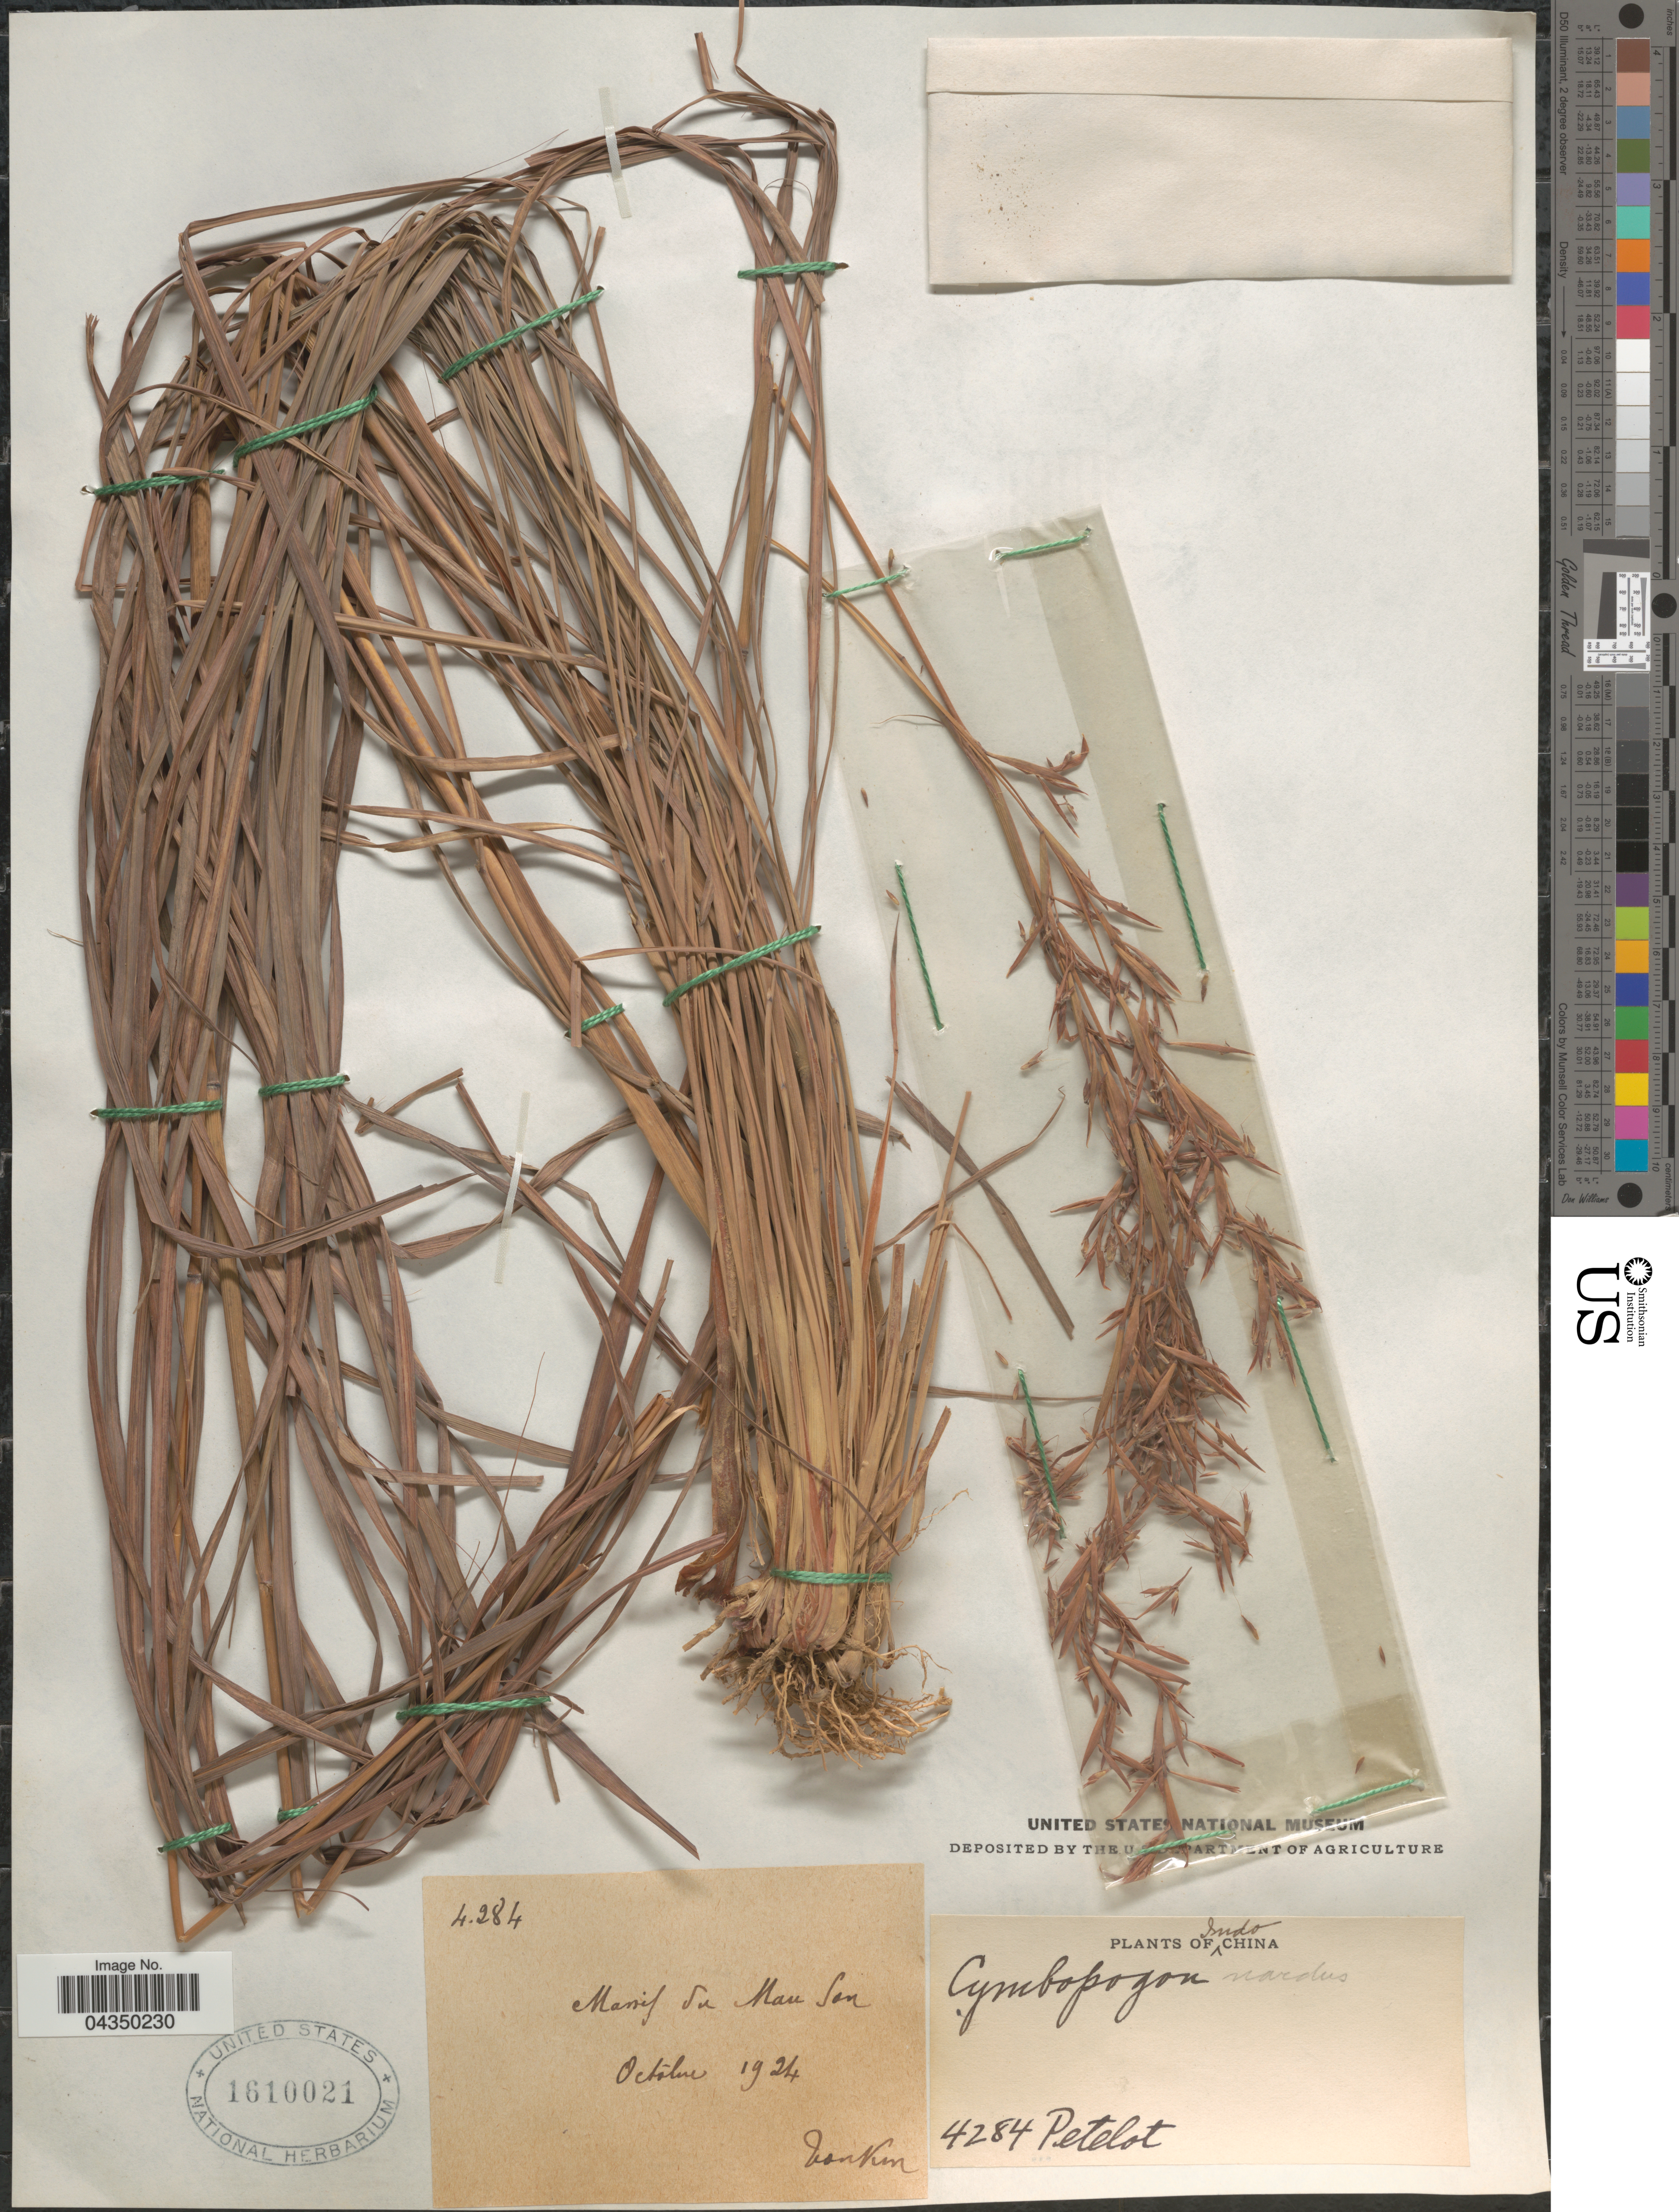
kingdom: Plantae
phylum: Tracheophyta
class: Liliopsida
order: Poales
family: Poaceae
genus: Cymbopogon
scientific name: Cymbopogon sp.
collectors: Pételot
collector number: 4284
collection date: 1924-10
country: Vietnam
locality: Massif de Mau Son. Tonkin. IndoChina.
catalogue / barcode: US 1610021